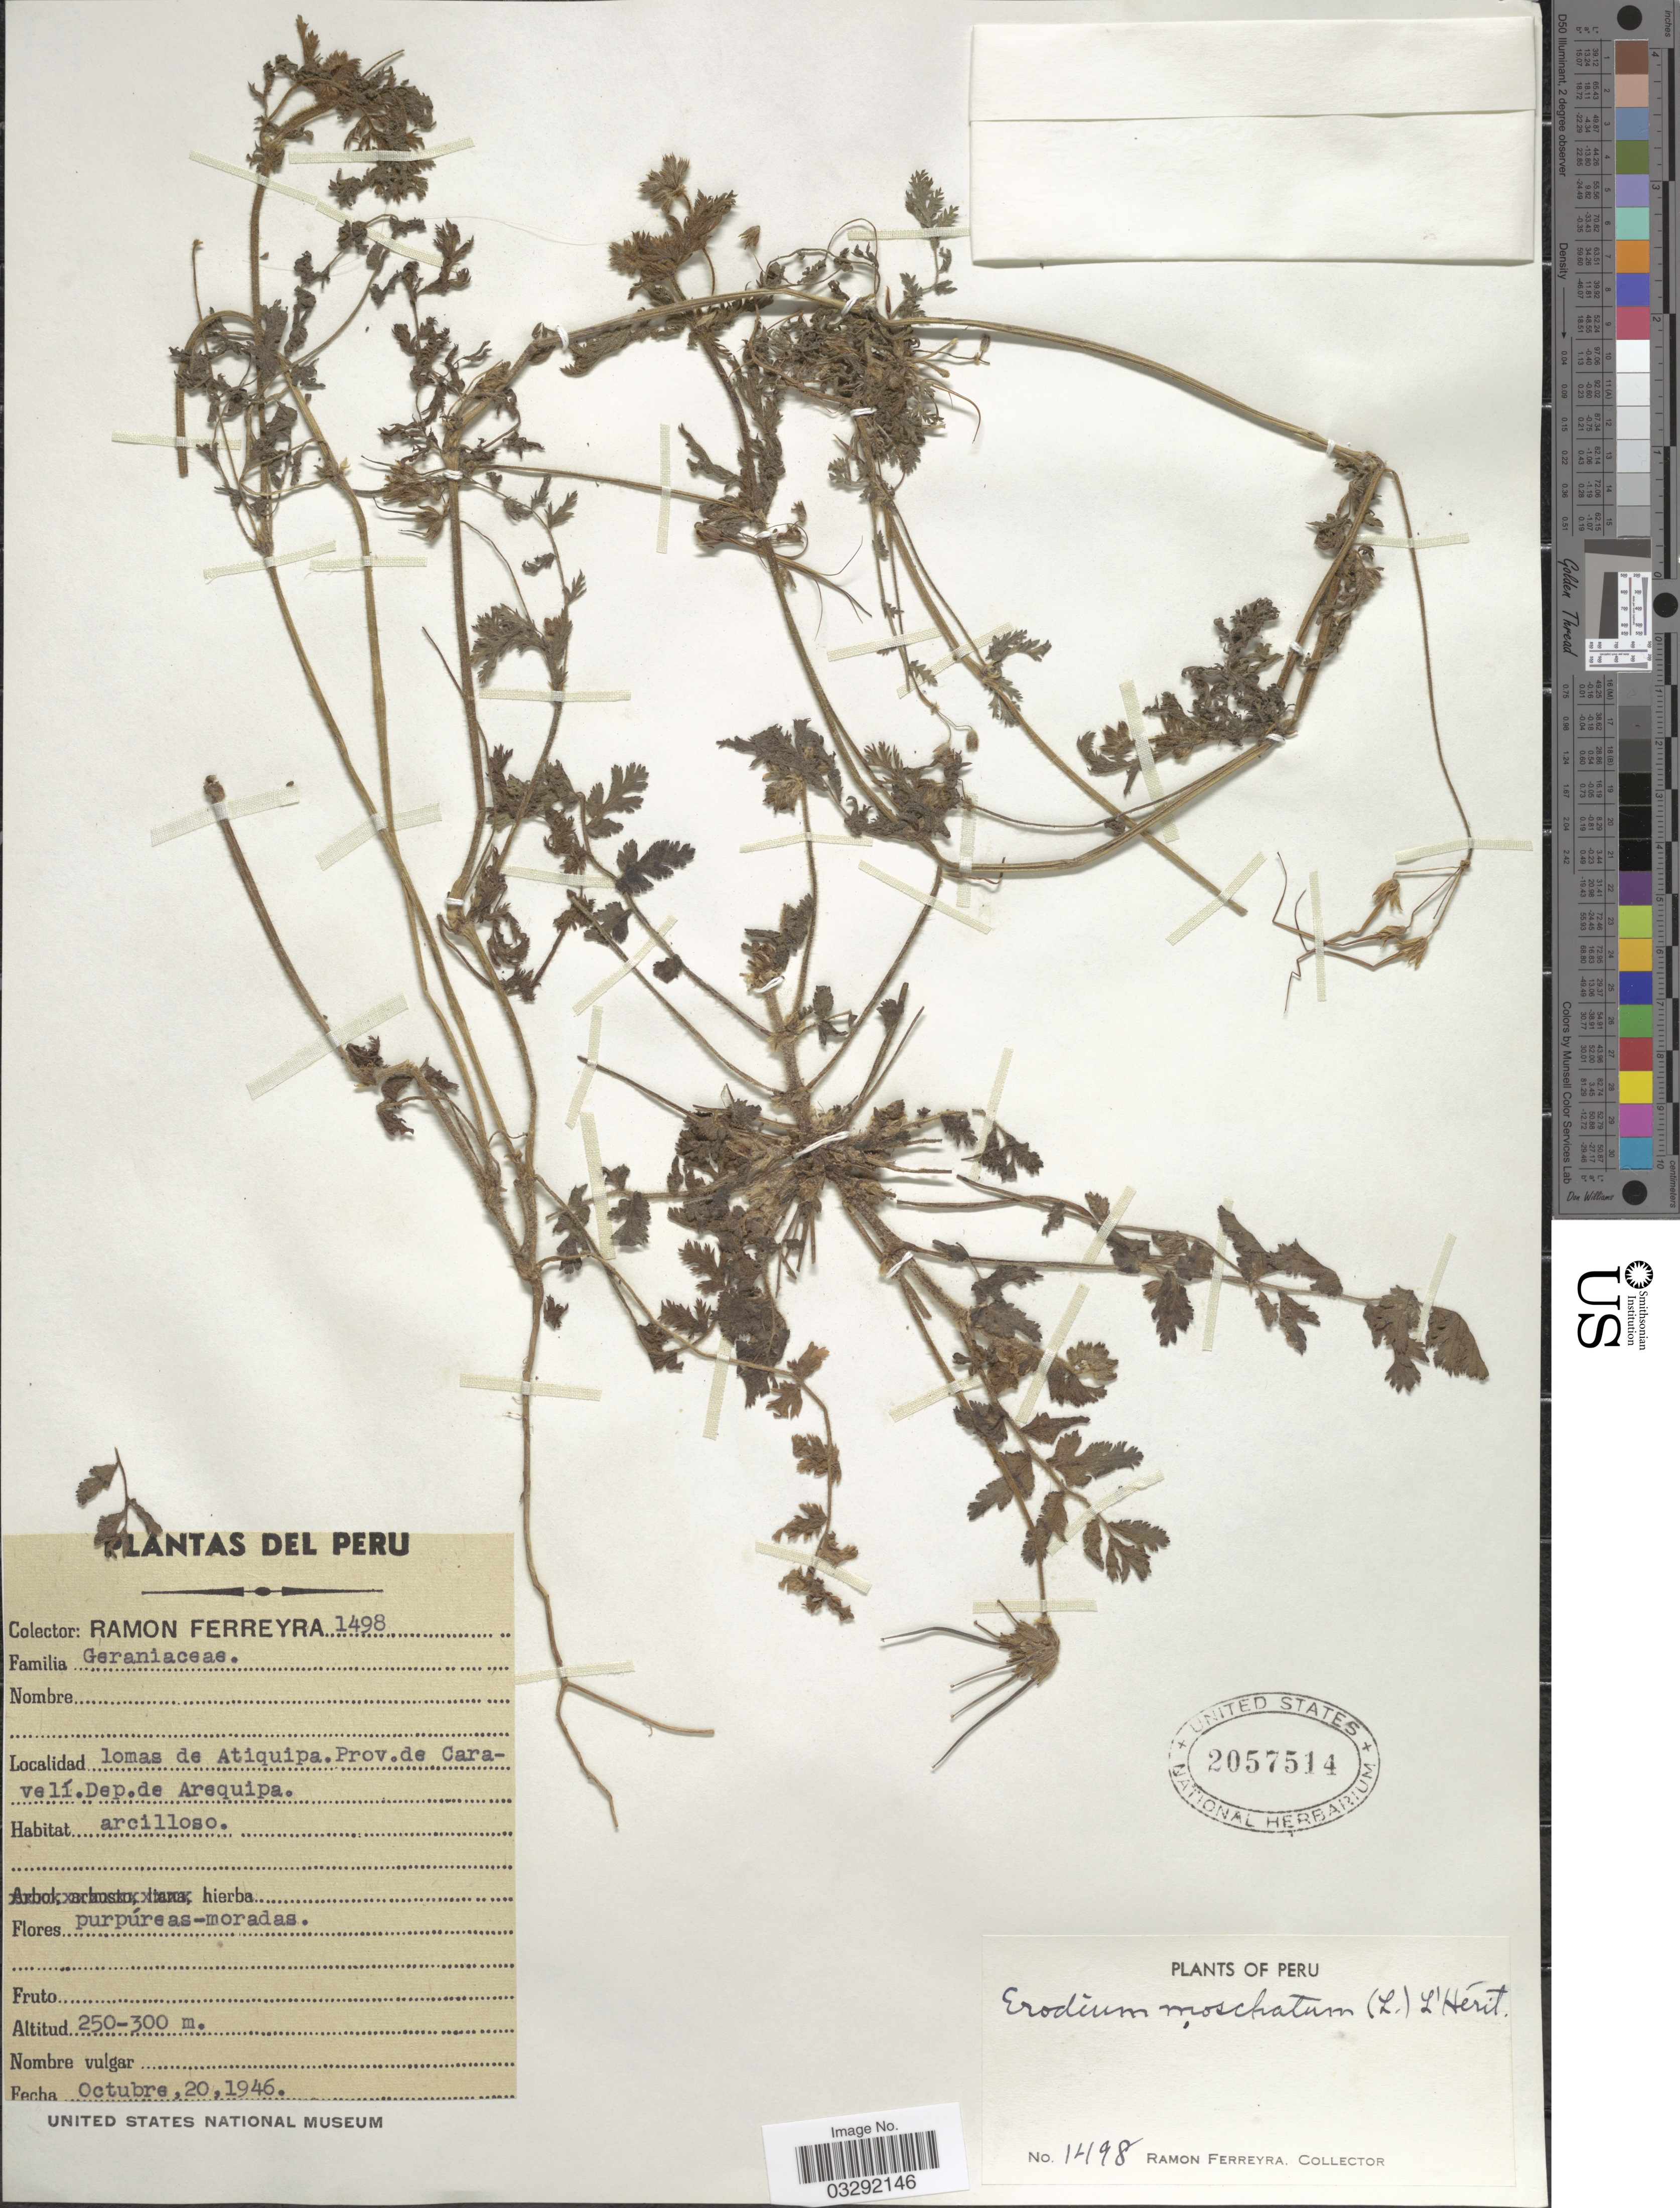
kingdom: Plantae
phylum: Tracheophyta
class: Magnoliopsida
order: Geraniales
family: Geraniaceae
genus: Erodium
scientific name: Erodium moschatum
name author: (L.) L'Hér. ex Aiton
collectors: R. A. Ferreyra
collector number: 1498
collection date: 1946-10-20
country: Peru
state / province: Arequipa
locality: Lomas de Atiquipa. Prov. de Caravelí. Dep. de Arequipa.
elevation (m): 250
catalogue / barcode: US 2057514